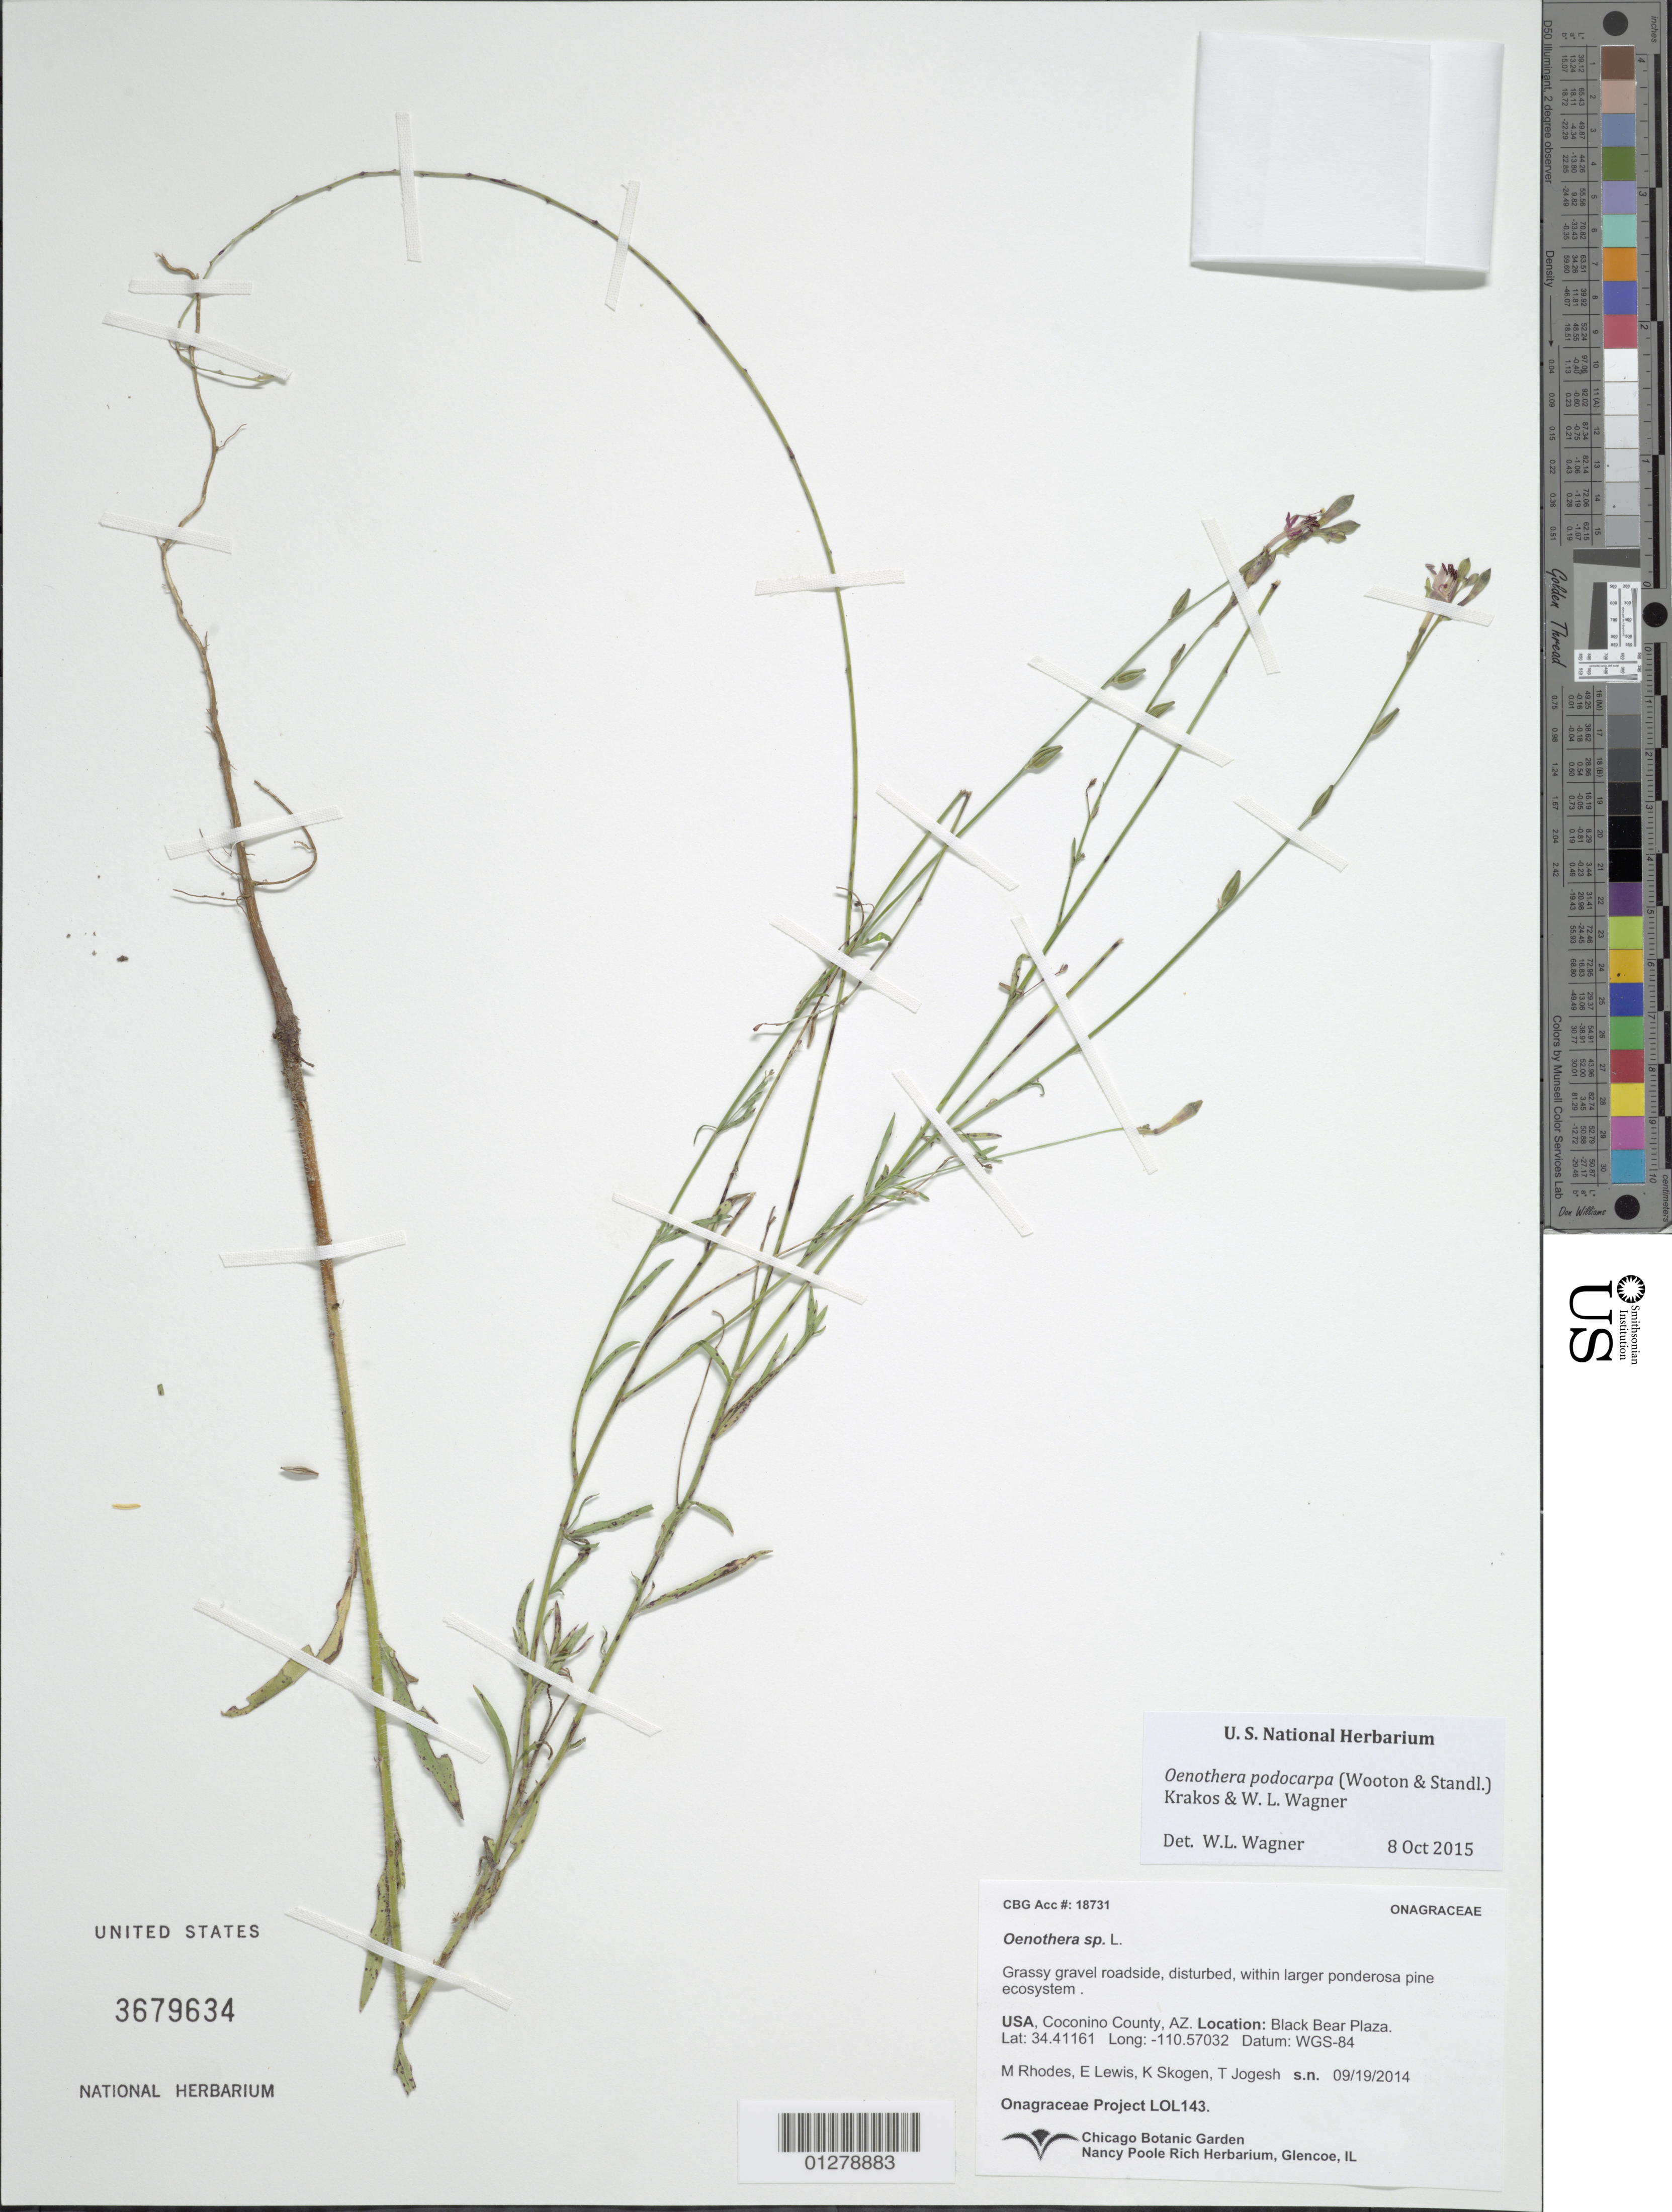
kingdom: Plantae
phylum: Tracheophyta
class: Magnoliopsida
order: Myrtales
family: Onagraceae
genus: Oenothera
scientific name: Oenothera podocarpa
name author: (Wooton & Standl.) Krakos & W.L. Wagner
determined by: Wagner, W. L., (BOT), Smithsonian Institution - National Museum of Natural History (UNITED STATES)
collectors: Onagraceae Project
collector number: LOL 143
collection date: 2014-09-18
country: United States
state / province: Arizona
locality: side of Hwy 260 across from Black Bear Plaza, in front of Better Communications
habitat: grassy gravel roadside, disturbed, within larger ponderosa pine ecosystem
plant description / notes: CHIC, US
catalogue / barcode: US 3679634